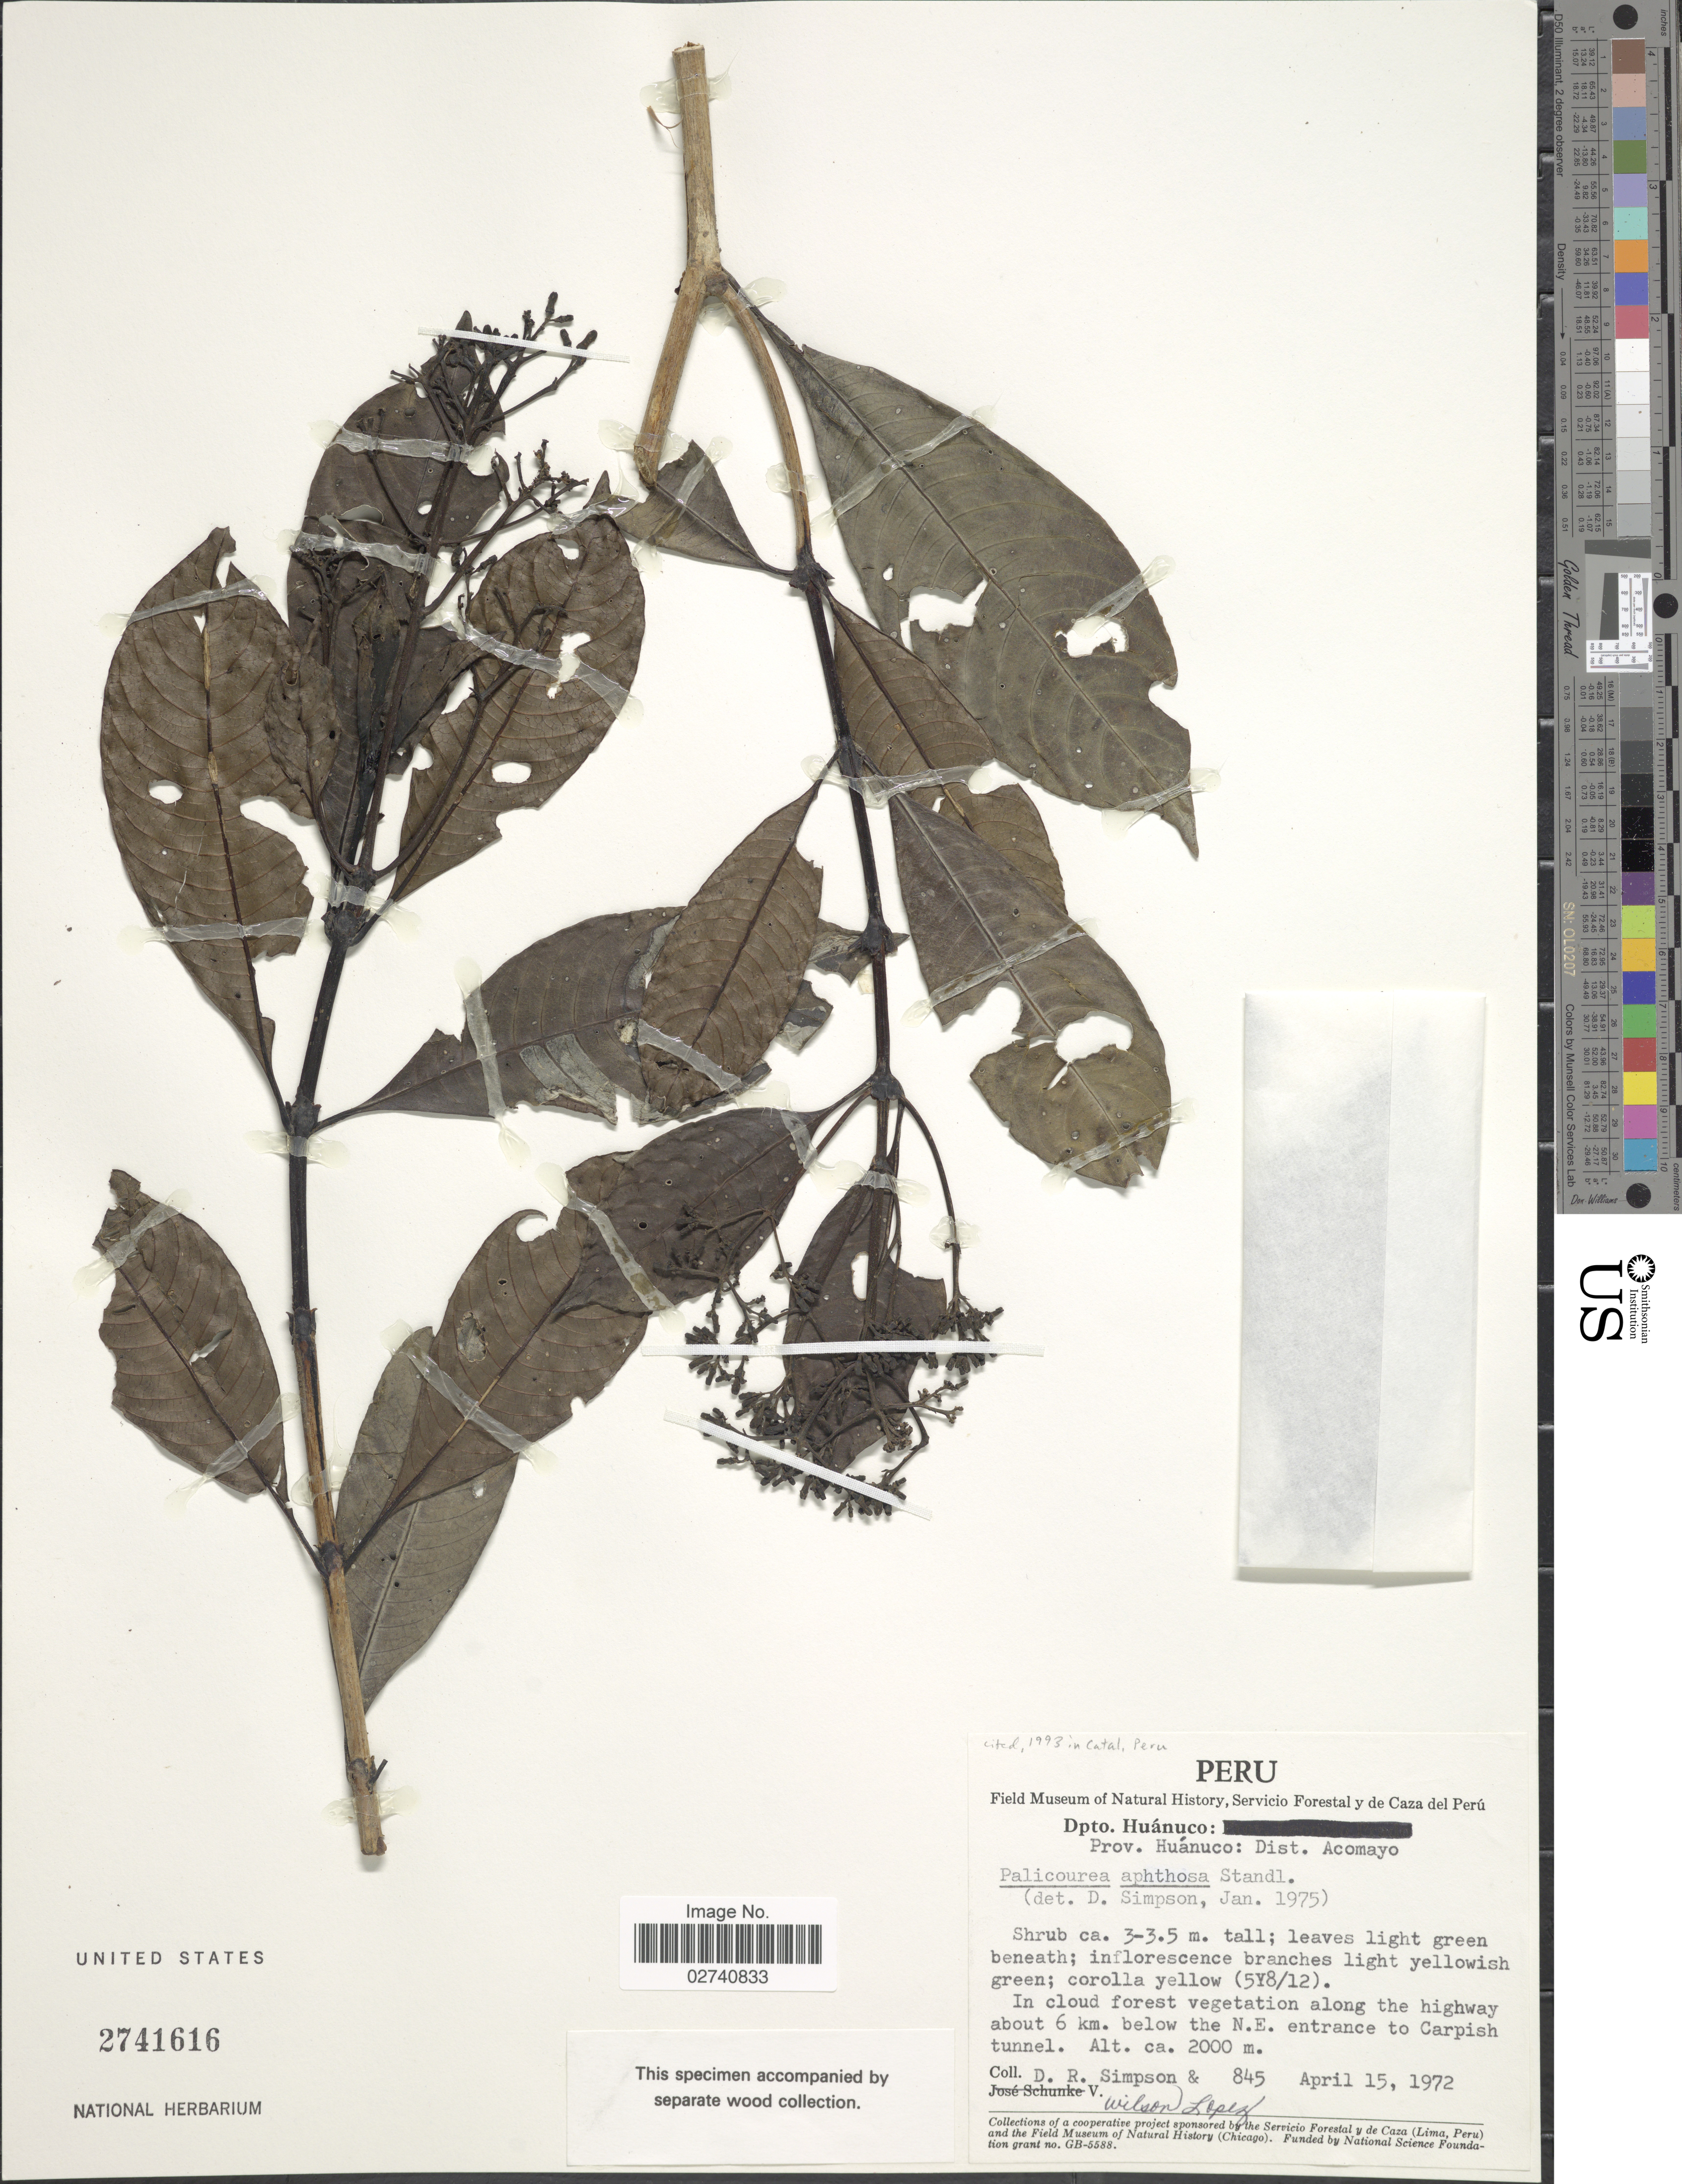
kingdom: Plantae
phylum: Tracheophyta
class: Magnoliopsida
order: Gentianales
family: Rubiaceae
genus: Palicourea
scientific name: Palicourea aphthosa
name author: Standl.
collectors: D. R. Simpson & W. Lopez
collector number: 845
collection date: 1972-04-15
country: Peru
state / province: Huánuco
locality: Prov. Huanuco: Dist. Acomayo. Along the highway about 6 km below the N.E. entrance to Carpish tunnel.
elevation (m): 2000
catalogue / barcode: US 2741616